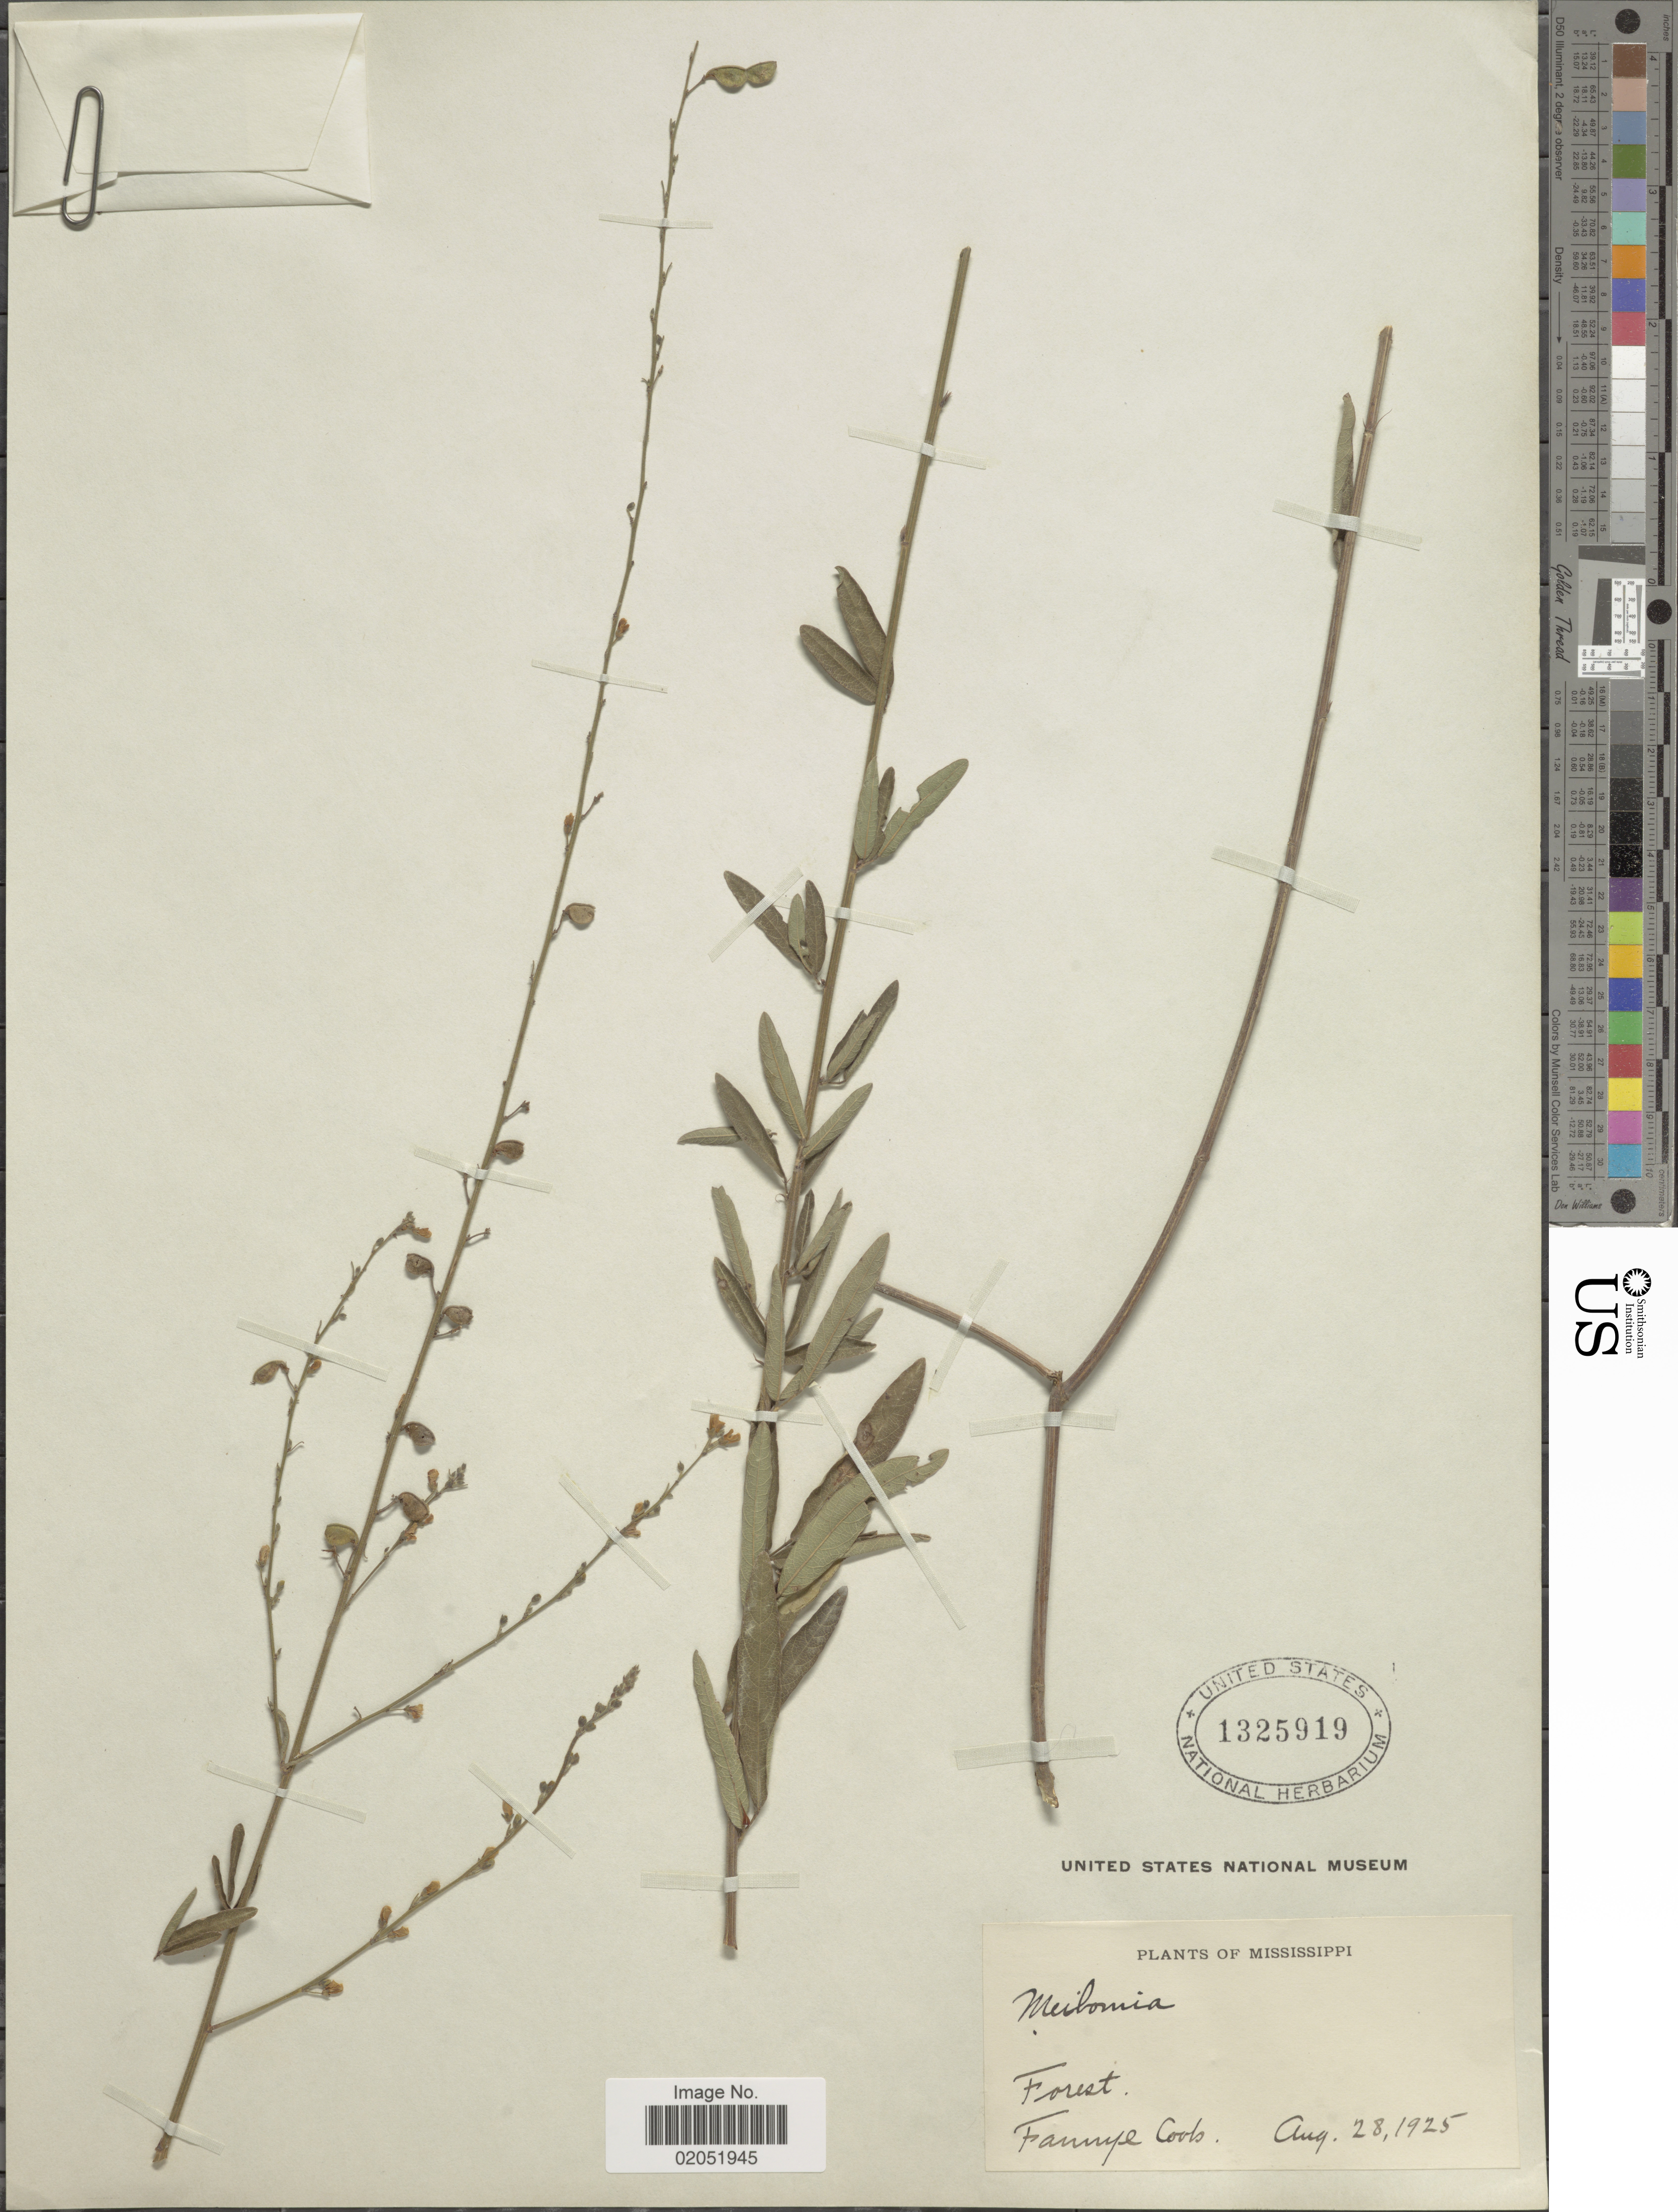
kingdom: Plantae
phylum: Tracheophyta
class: Magnoliopsida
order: Fabales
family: Fabaceae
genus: Desmodium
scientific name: Desmodium sp.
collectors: F. Coob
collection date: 1925-08-28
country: United States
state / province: Mississippi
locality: Mississippi, Forest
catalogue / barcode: US 1325919